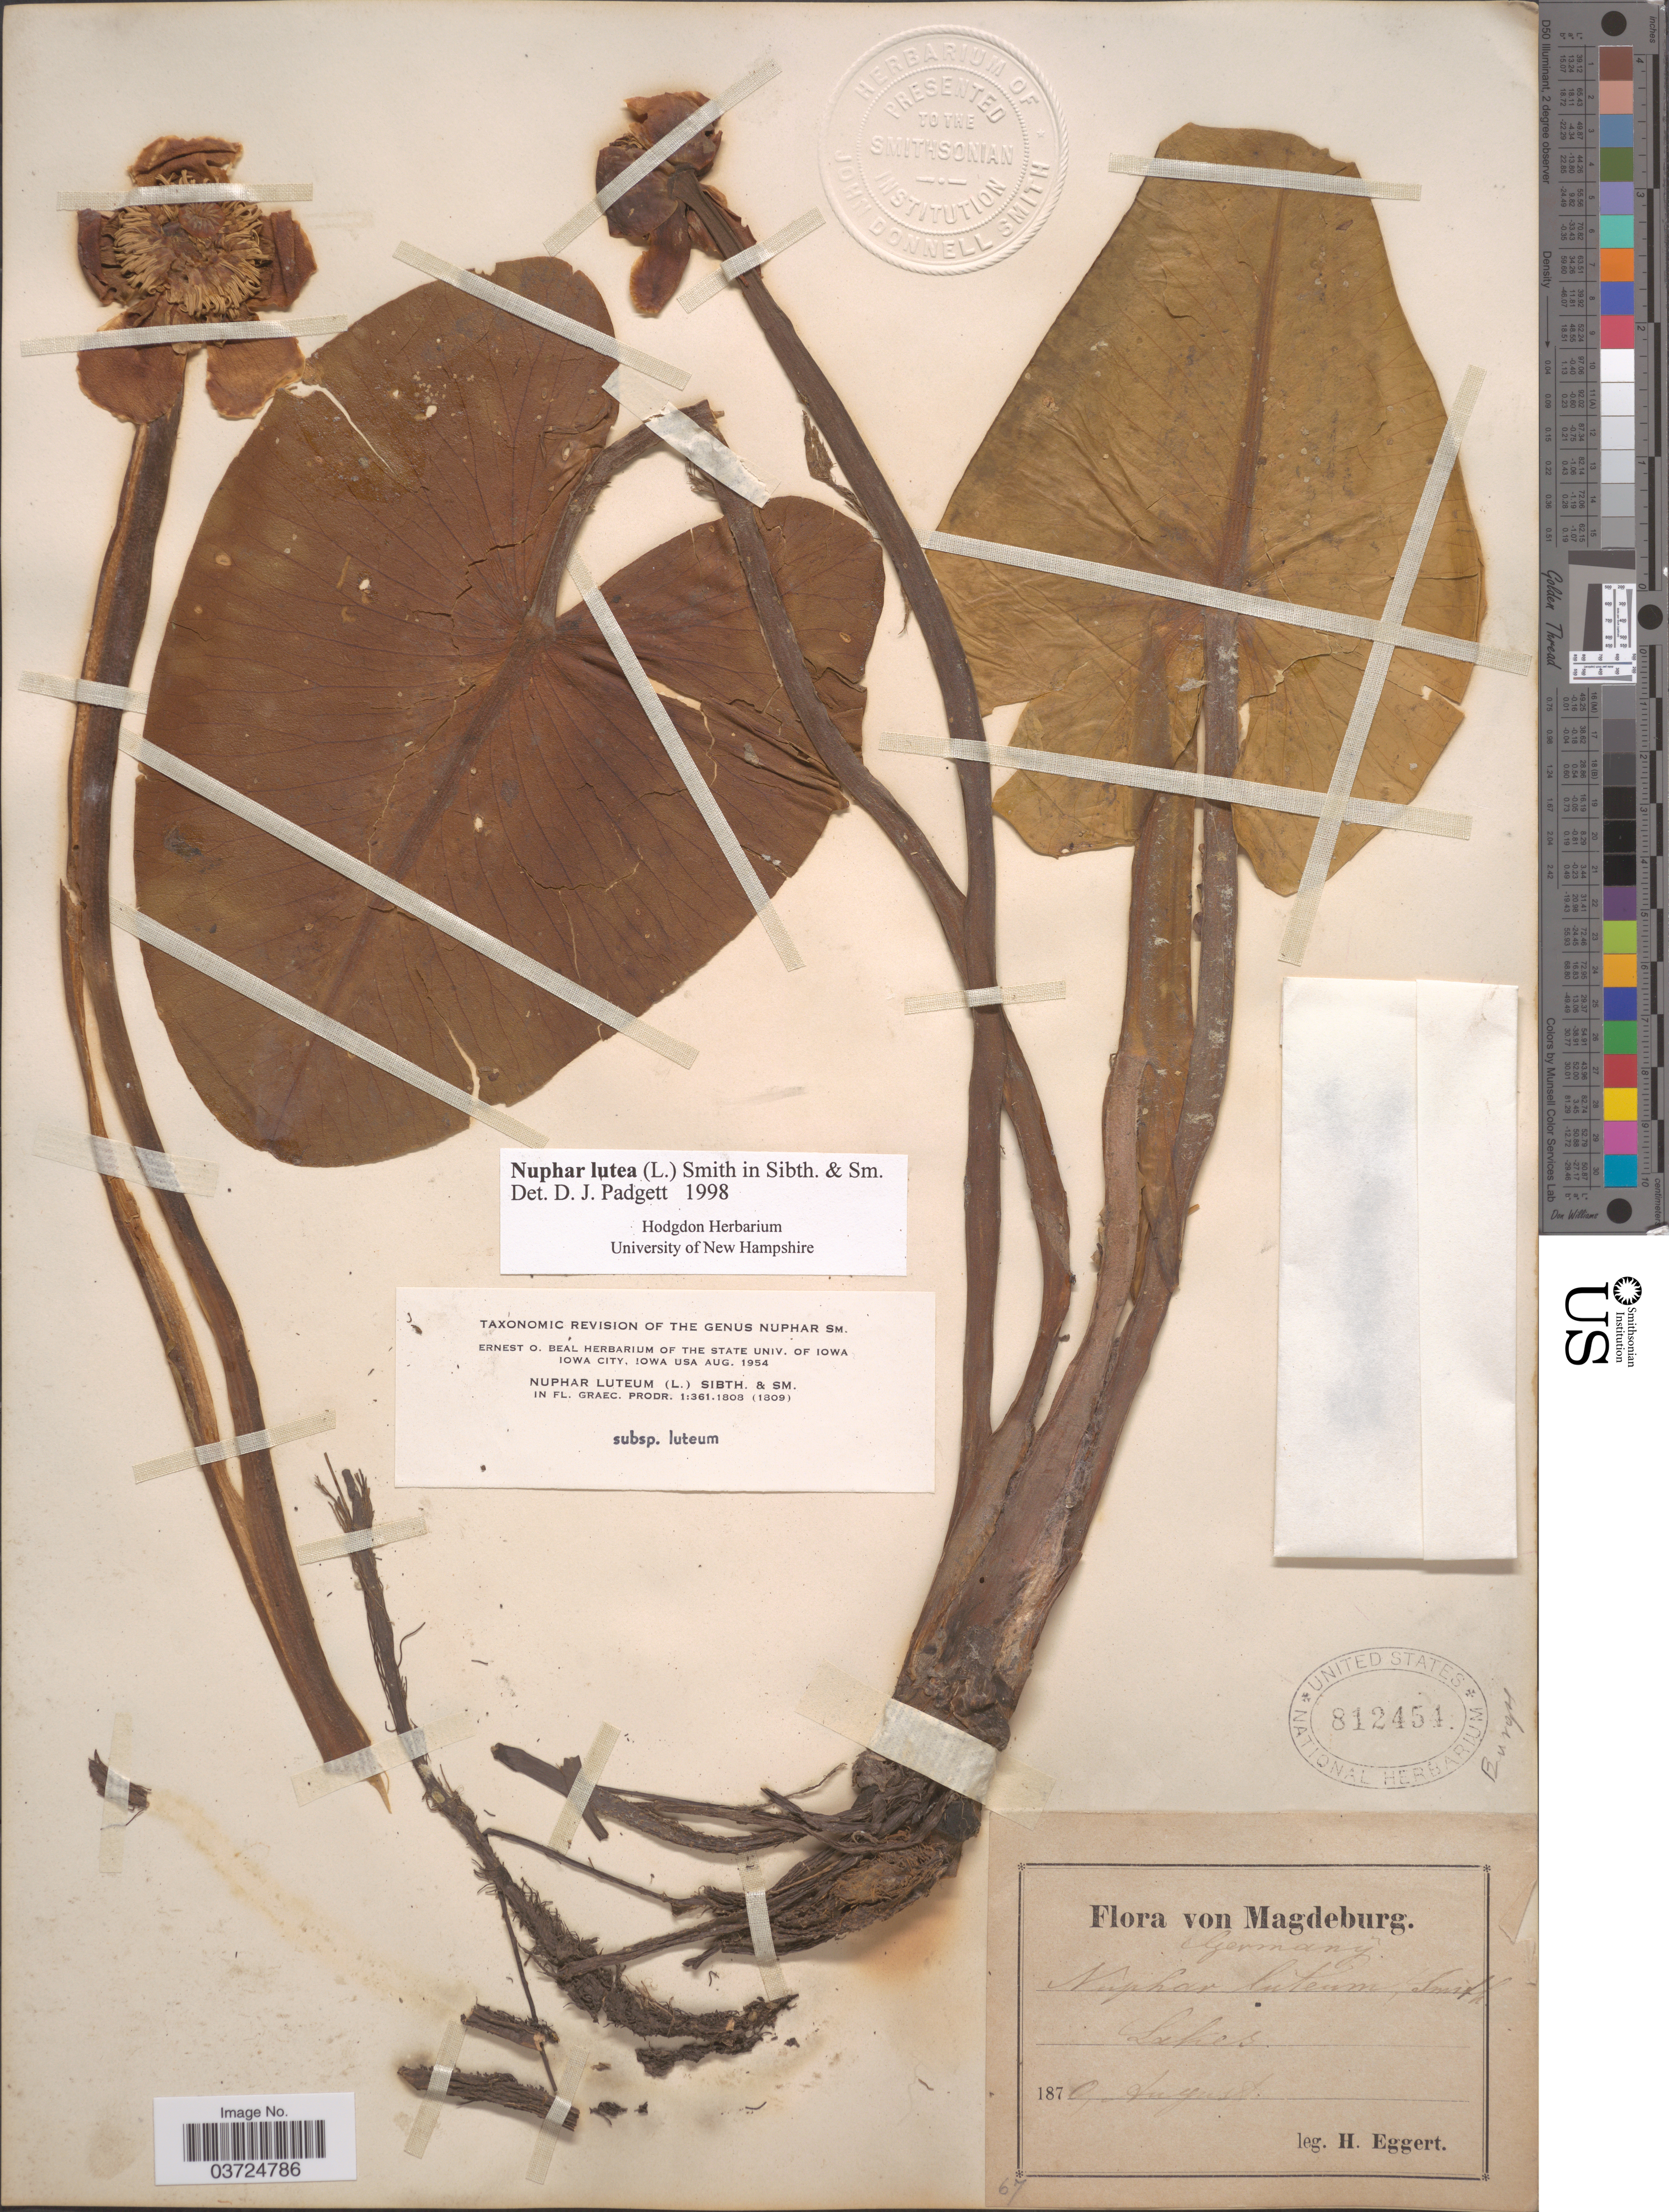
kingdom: Plantae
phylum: Tracheophyta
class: Magnoliopsida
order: Nymphaeales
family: Nymphaeaceae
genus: Nuphar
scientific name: Nuphar lutea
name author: (L.) Sm.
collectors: H. Eggert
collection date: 1870-08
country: Germany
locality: Magdeburg. Lakes.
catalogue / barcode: US 812454